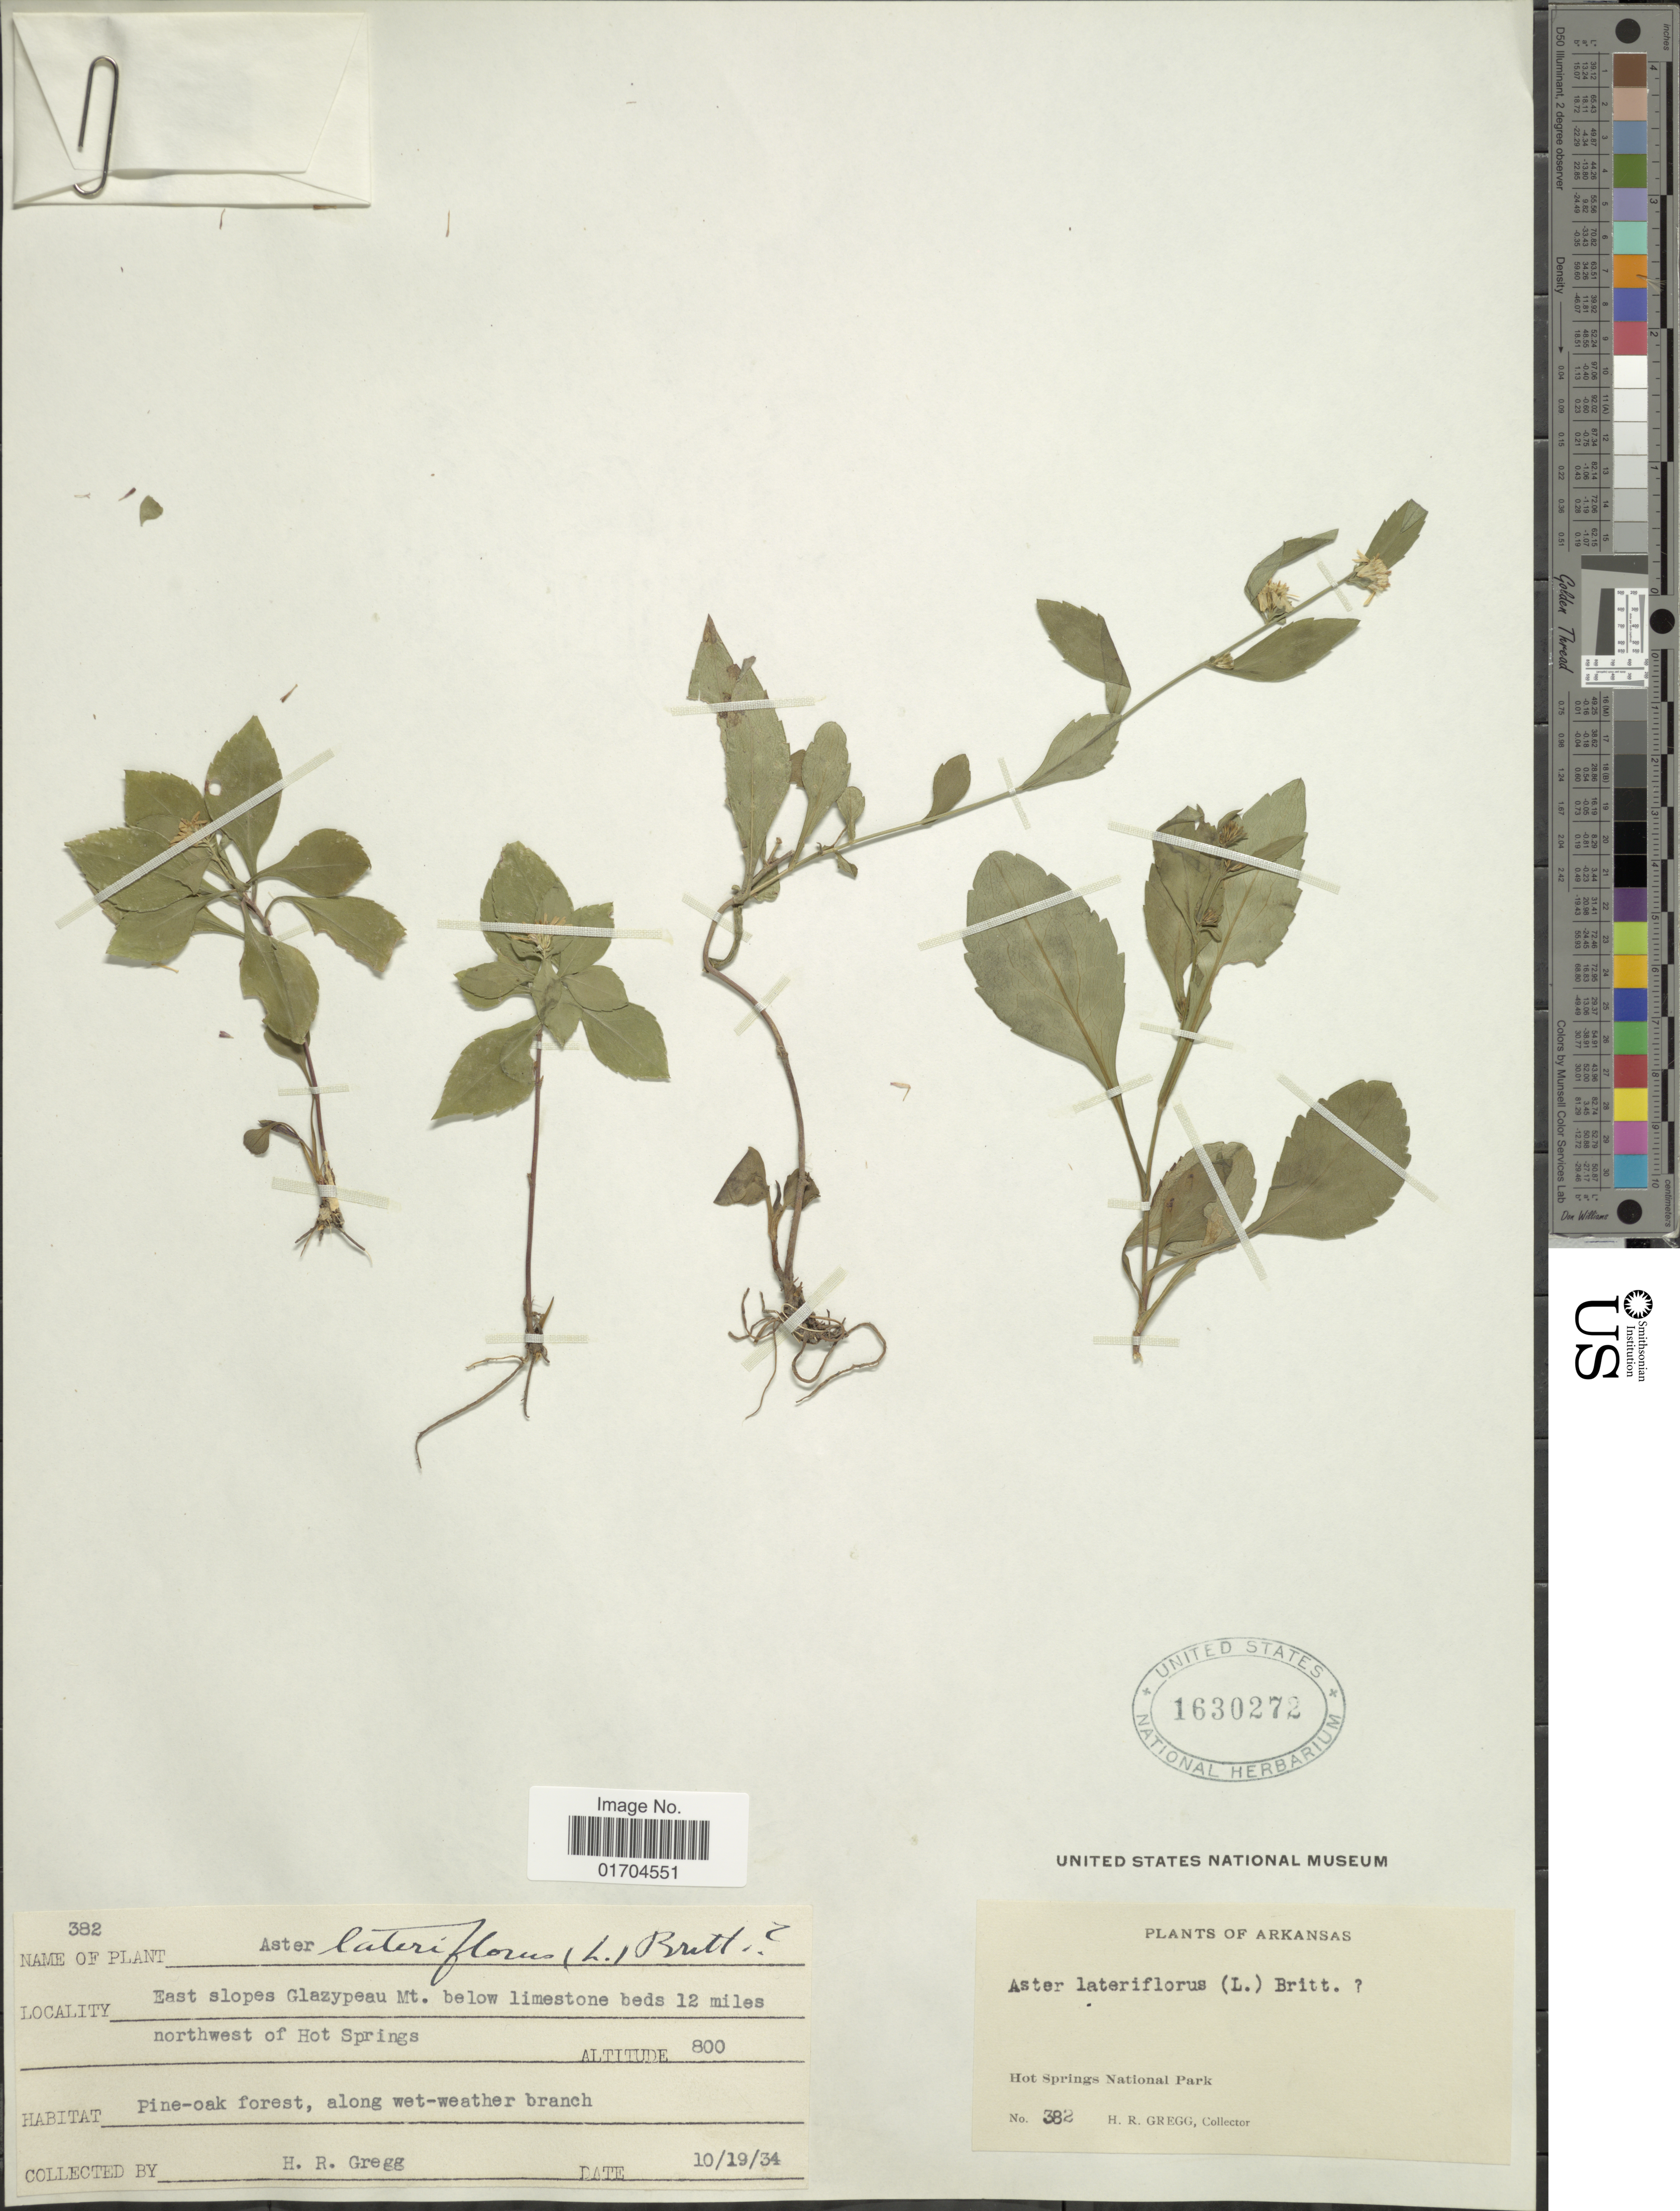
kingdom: Plantae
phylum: Tracheophyta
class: Magnoliopsida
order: Asterales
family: Asteraceae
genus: Symphyotrichum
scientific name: Symphyotrichum sp.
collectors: H. Gregg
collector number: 382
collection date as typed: Transcribed d/m/y: 19/10/34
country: United States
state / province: Arkansas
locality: East slopes Glazypeau Mt. below limestone beds 12 miles northwest of Hot Springs. Hot Springs National Park.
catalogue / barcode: US 1630272